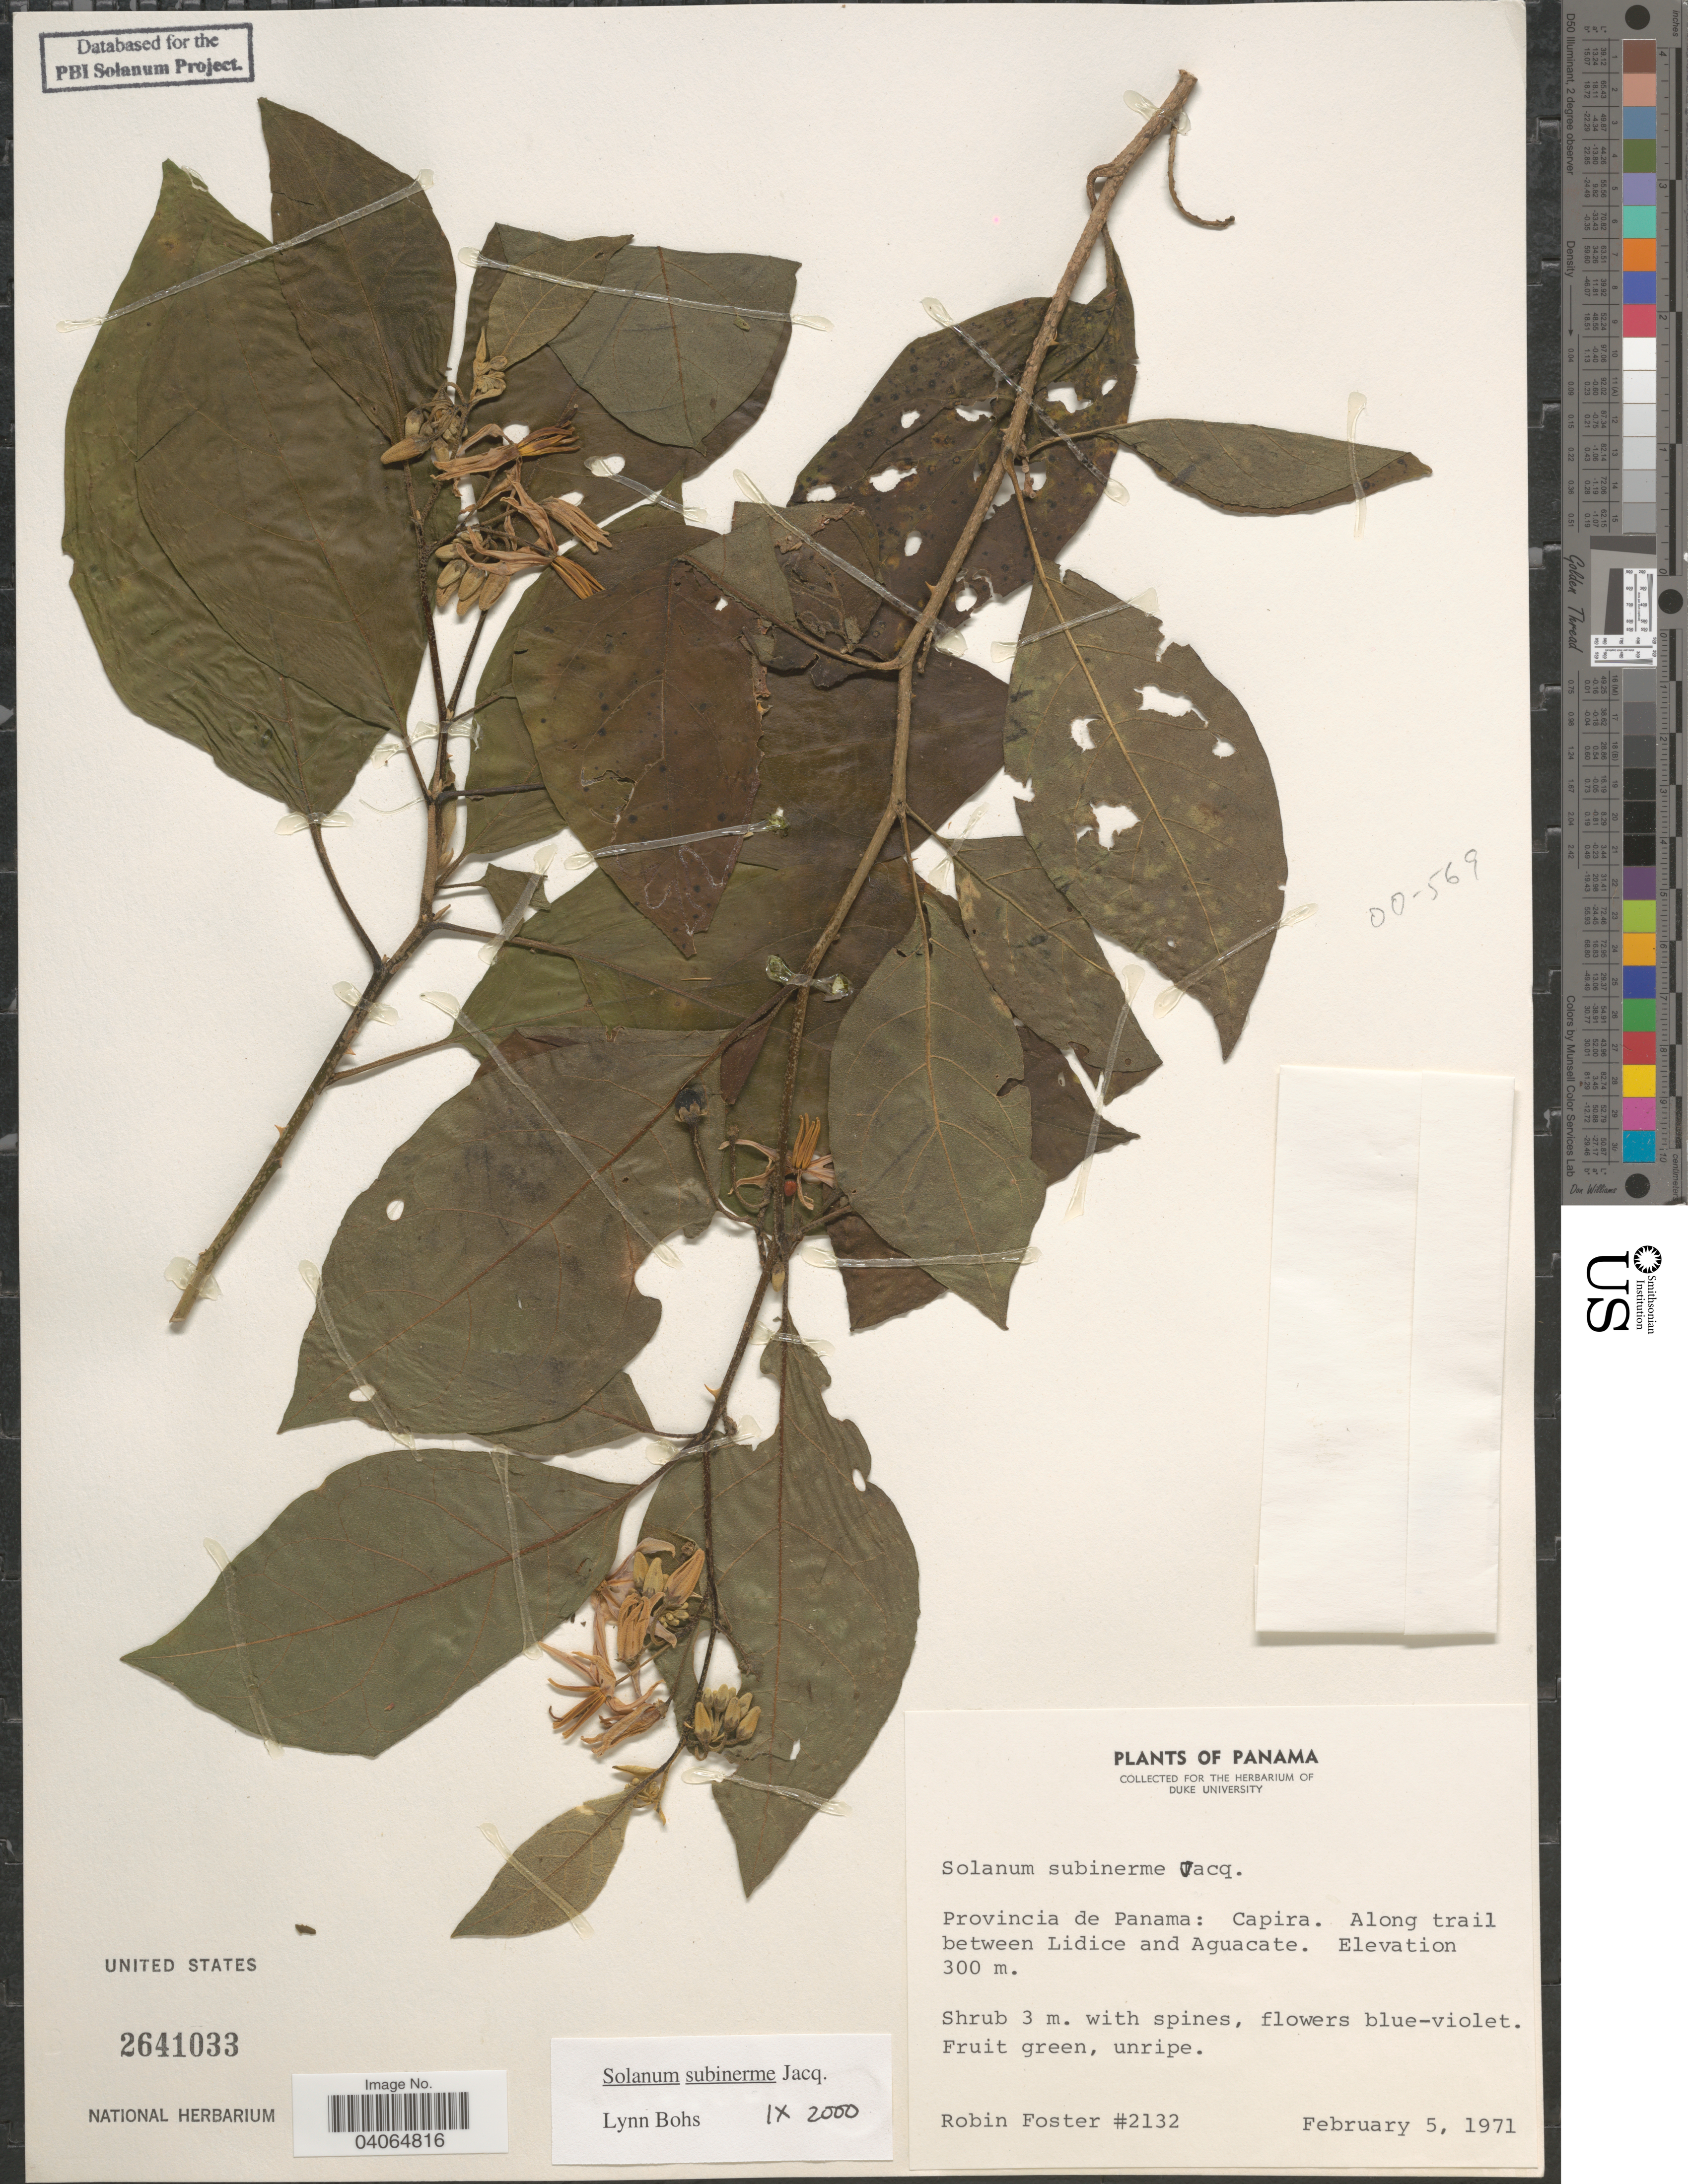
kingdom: Plantae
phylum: Tracheophyta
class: Magnoliopsida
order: Solanales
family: Solanaceae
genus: Solanum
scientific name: Solanum subinerme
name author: Jacq.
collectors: R. B. Foster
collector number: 2132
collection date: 1971-02-05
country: Panama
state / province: Panamá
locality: Capira. Along trail between Lidice and Aguacate.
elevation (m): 300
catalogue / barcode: US 2641033